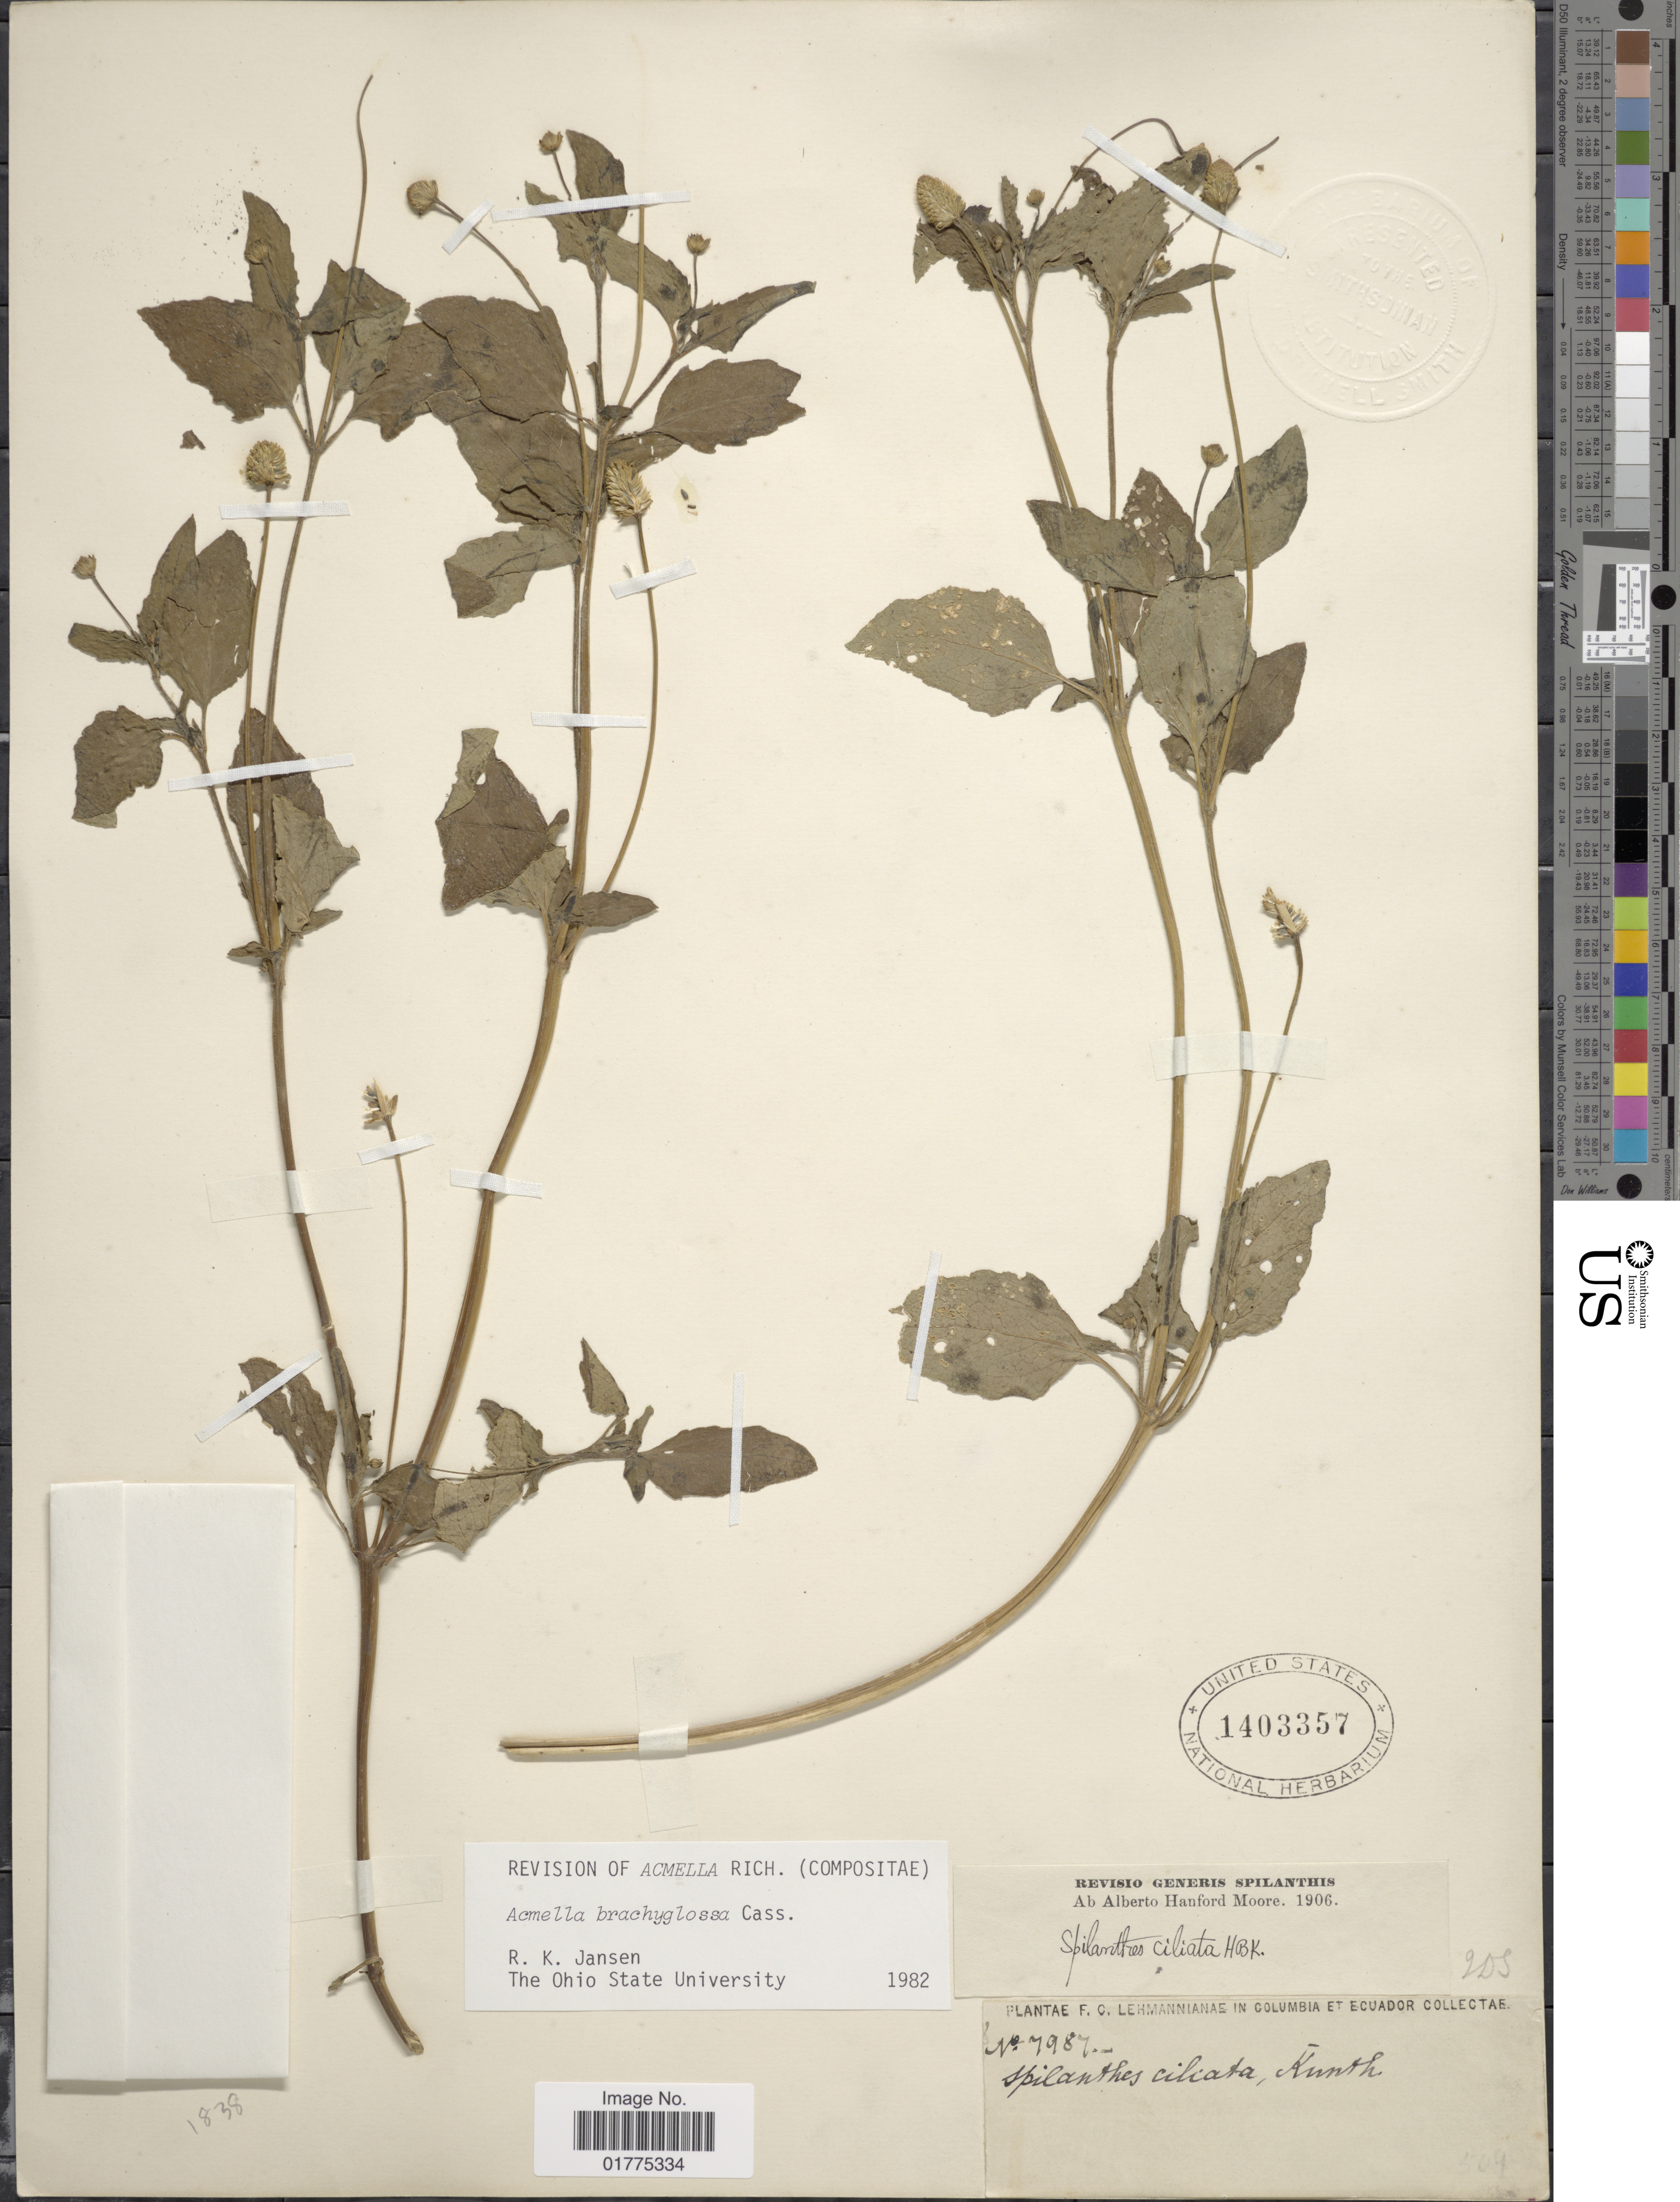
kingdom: Plantae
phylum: Tracheophyta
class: Magnoliopsida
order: Asterales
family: Asteraceae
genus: Acmella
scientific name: Acmella brachyglossa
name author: Cass.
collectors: F. C. Lehmann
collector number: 7987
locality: In Columbia et Ecuador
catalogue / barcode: US 1403357